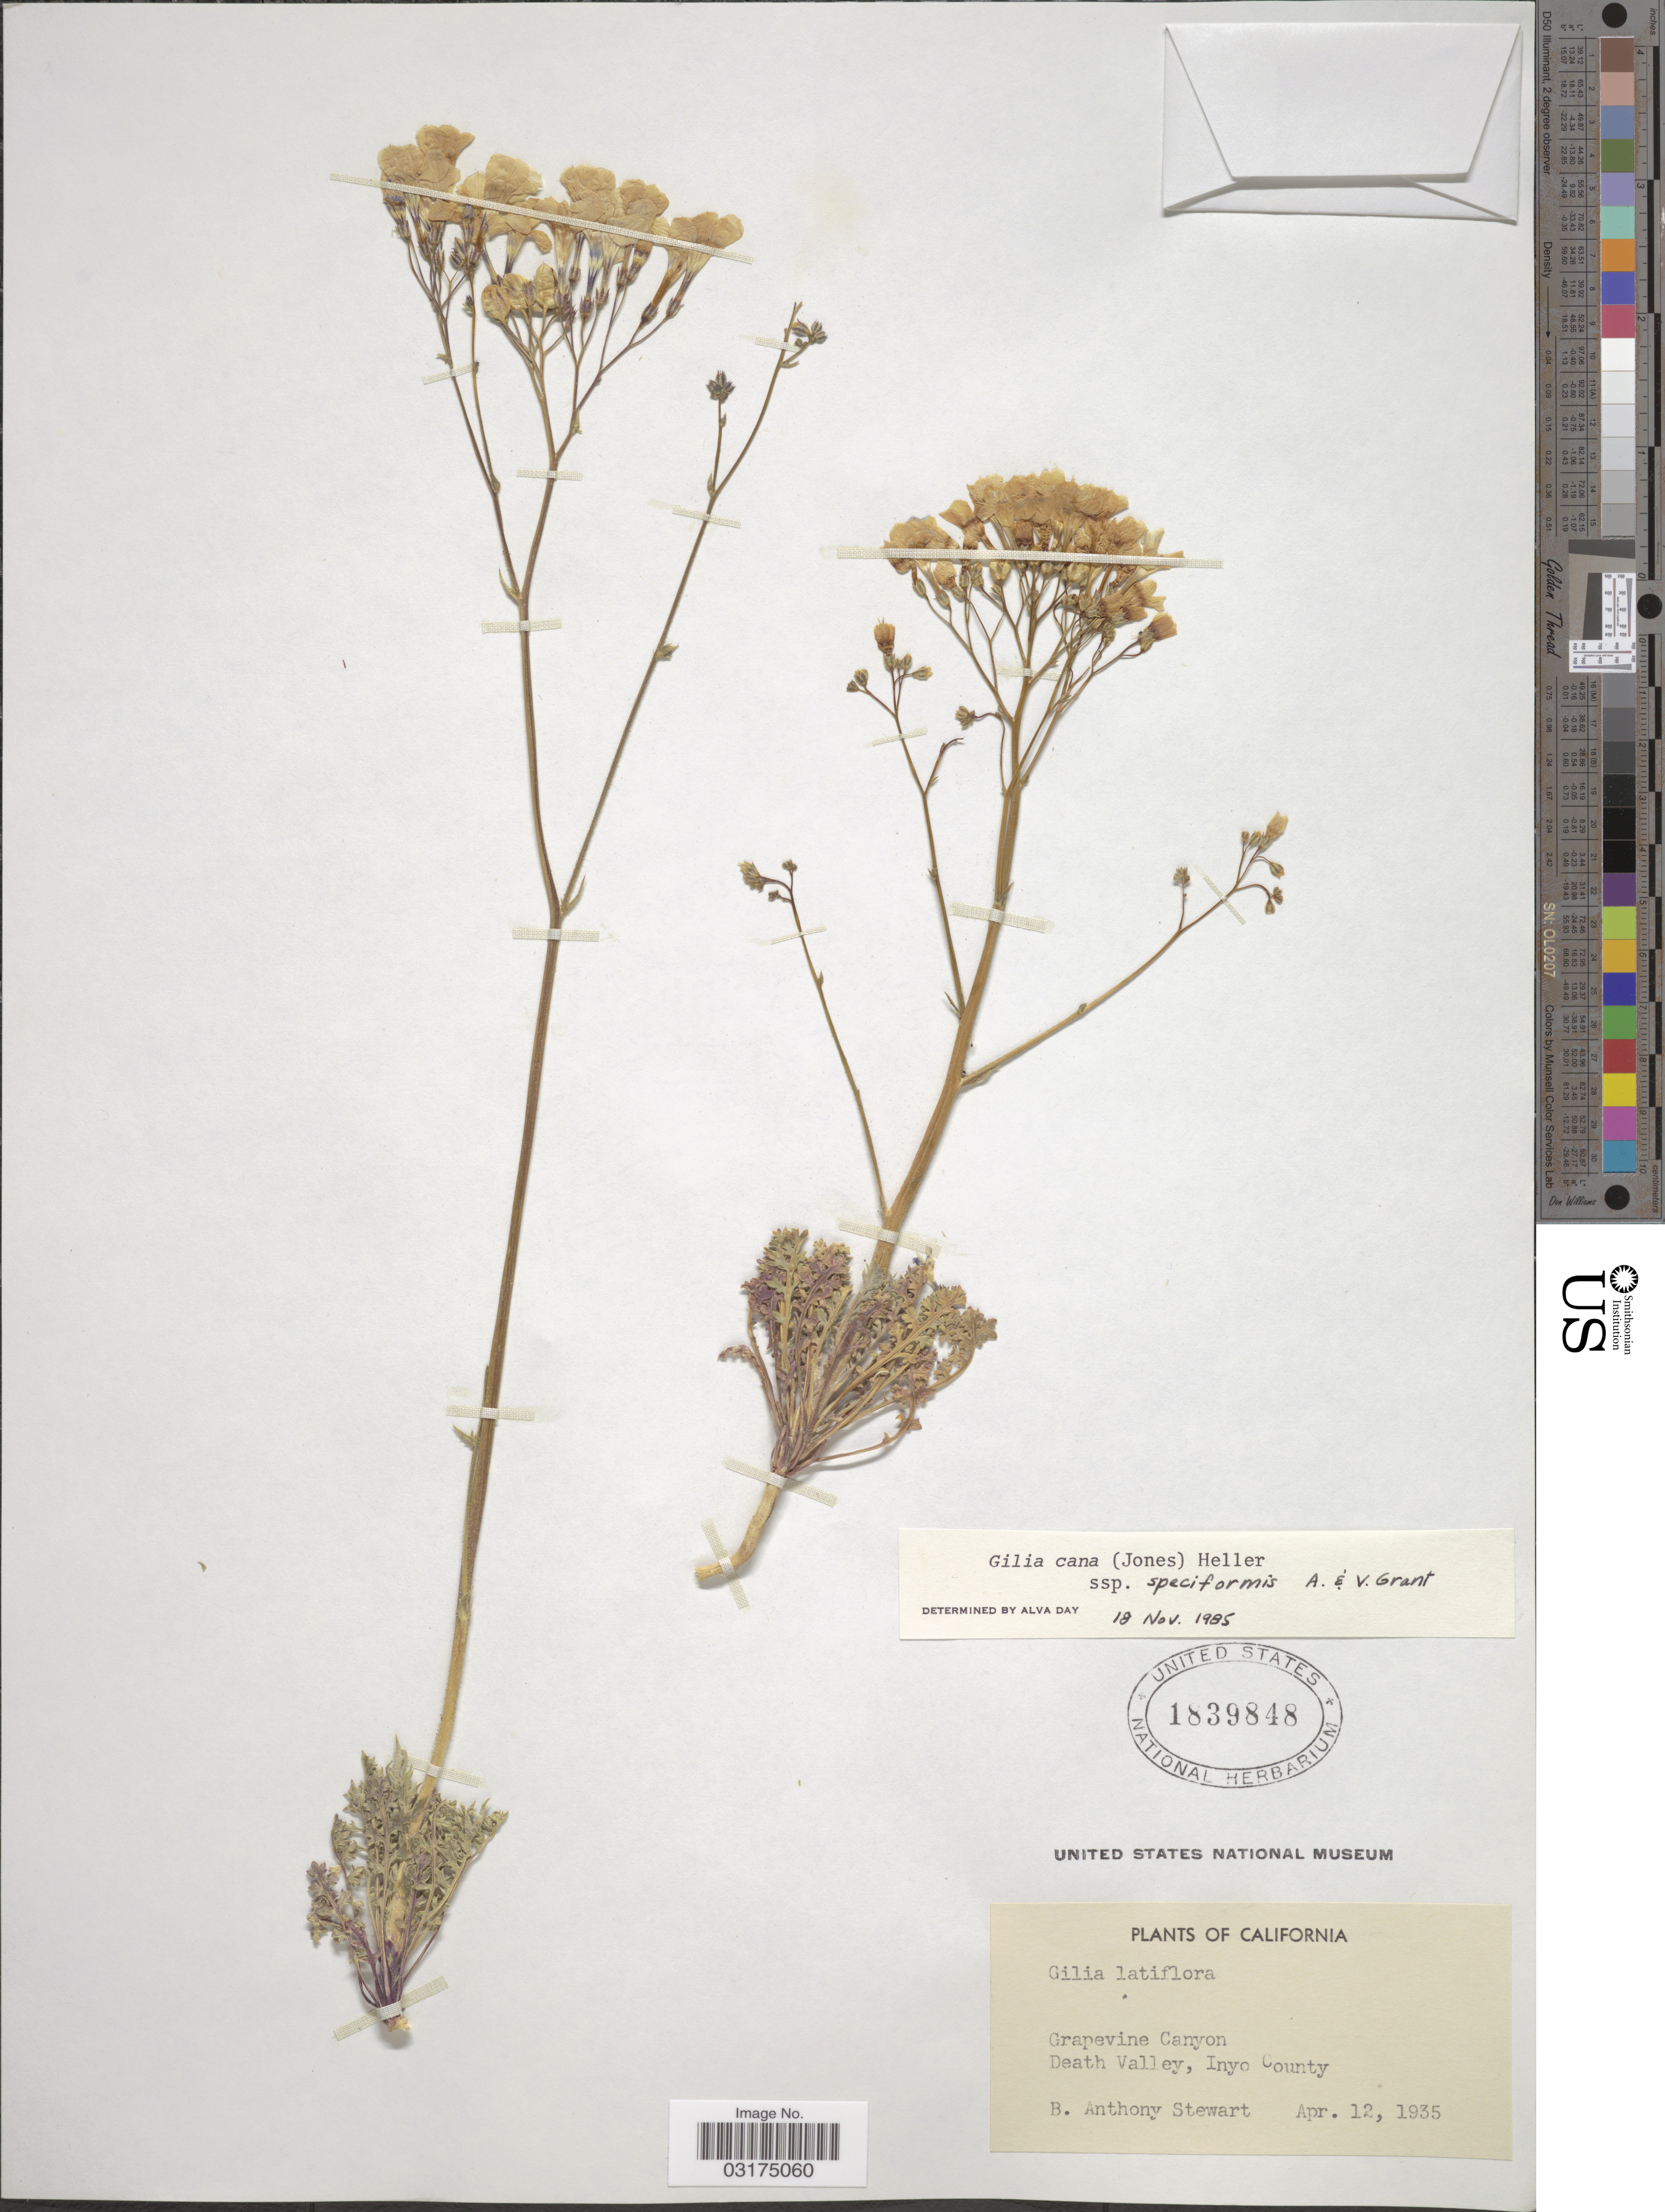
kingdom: Plantae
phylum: Tracheophyta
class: Magnoliopsida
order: Ericales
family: Polemoniaceae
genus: Gilia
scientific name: Gilia cana subsp. speciformis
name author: A.D. Grant & V.E. Grant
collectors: B. Stewart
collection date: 1935-04-12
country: United States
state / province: California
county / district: Inyo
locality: Grapevine Canyon. Death Valley, Inyo County.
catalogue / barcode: US 1839848